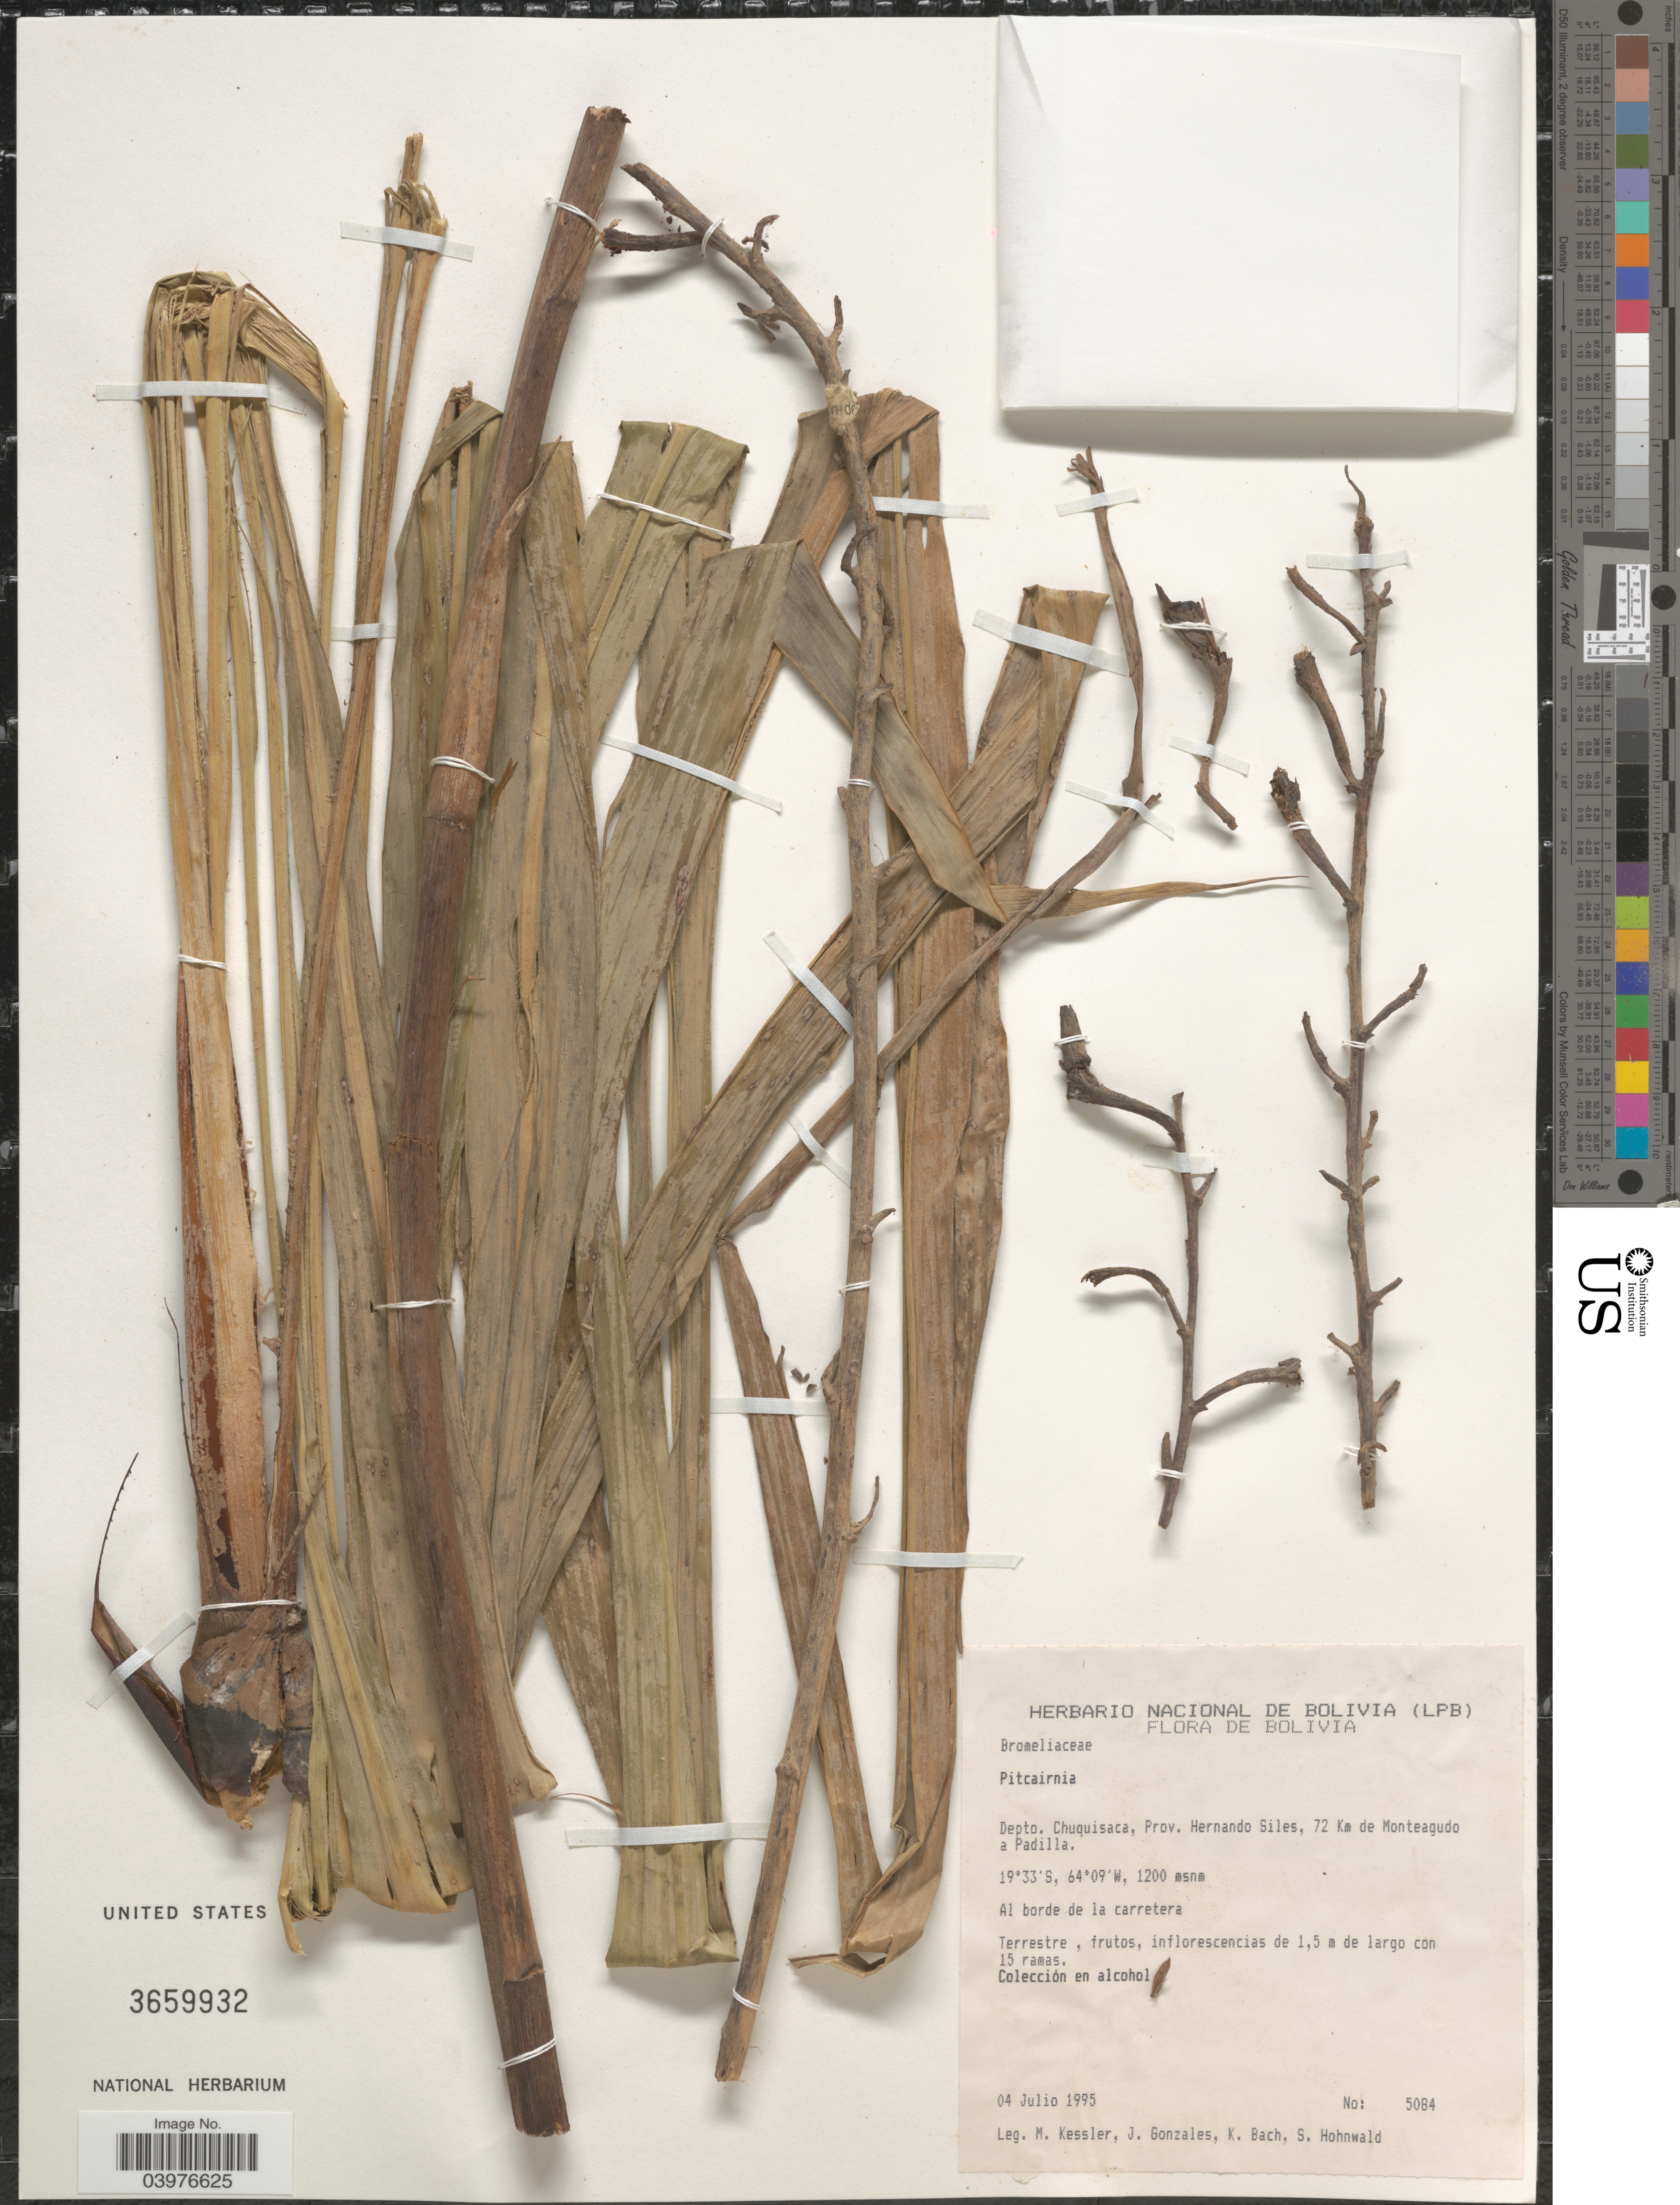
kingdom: Plantae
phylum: Tracheophyta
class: Liliopsida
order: Poales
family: Bromeliaceae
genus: Pitcairnia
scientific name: Pitcairnia sp.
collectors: M. Kessler, J. Gonzales, K. Bach & S. Hohnwald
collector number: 5084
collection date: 1995-07-04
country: Bolivia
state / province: Chuquisaca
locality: Depto. Chuquisaca, Prov. Hernando Siles, 72 Km de Monteagudo a Padilla.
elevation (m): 1200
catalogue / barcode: US 3659932